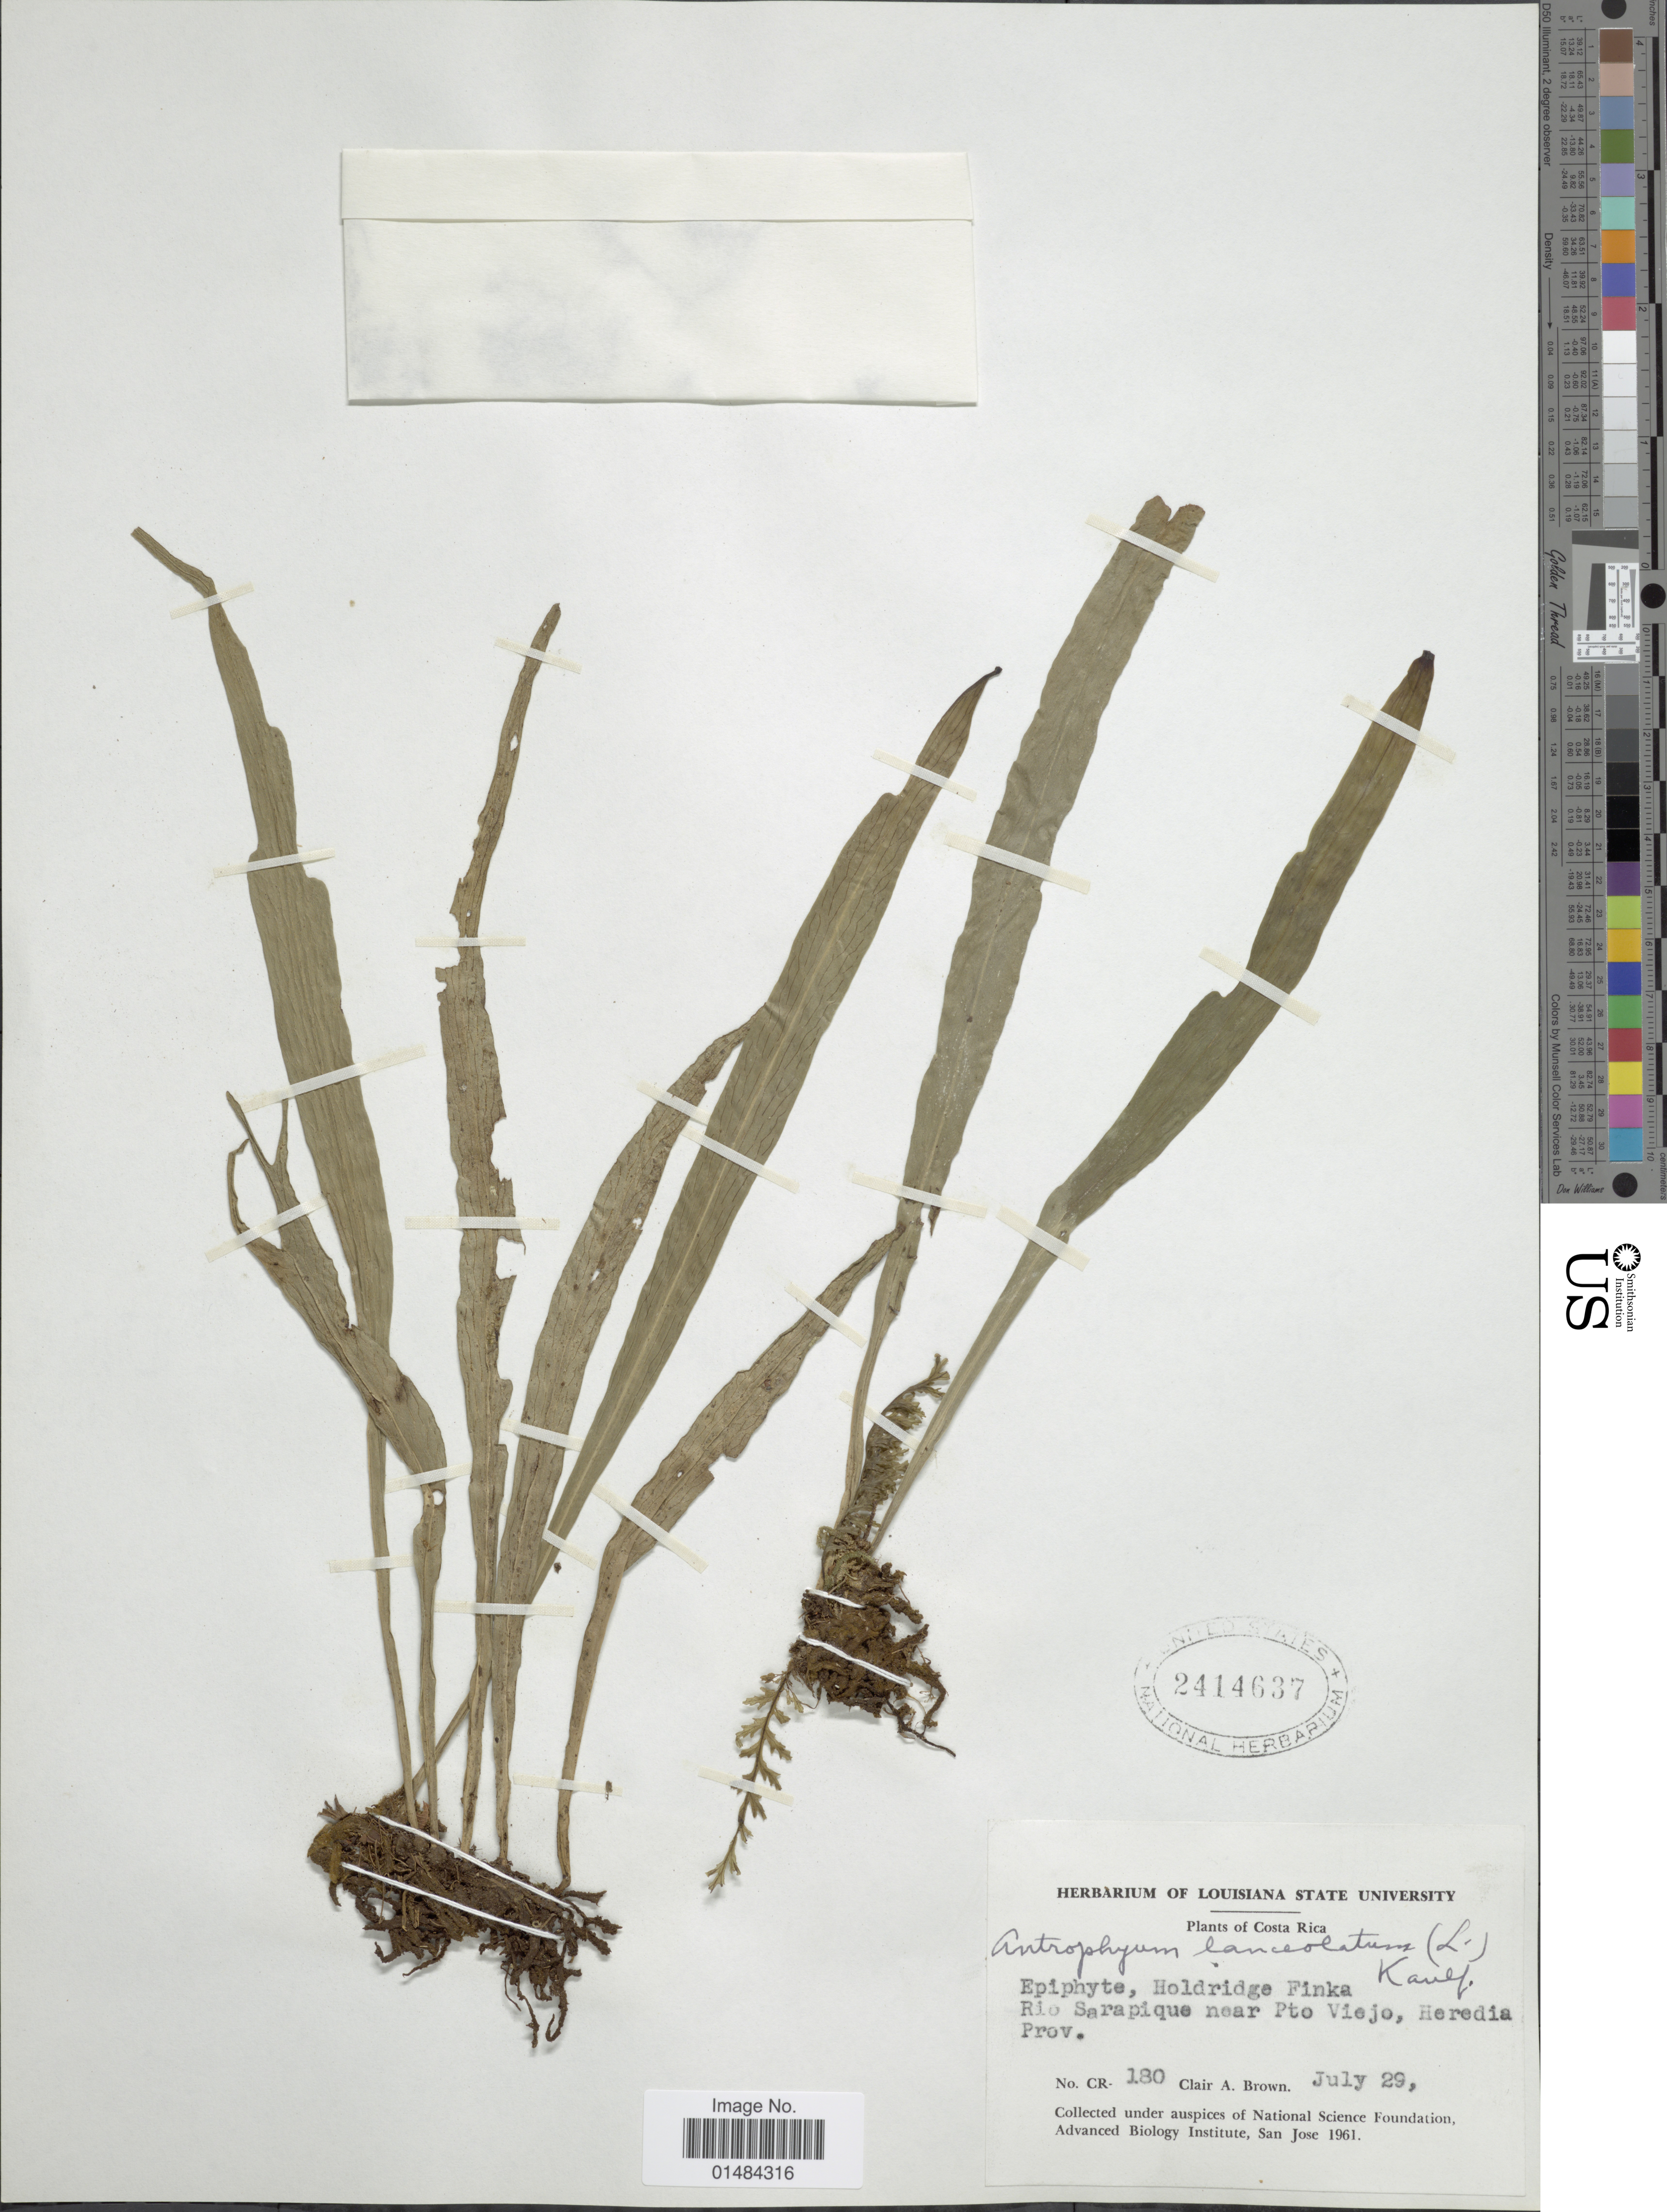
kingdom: Plantae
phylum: Tracheophyta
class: Polypodiopsida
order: Polypodiales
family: Pteridaceae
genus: Polytaenium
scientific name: Polytaenium lanceolatum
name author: (L.) Desv.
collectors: C. A. Brown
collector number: CR-180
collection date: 1961-07-29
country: Costa Rica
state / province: Heredia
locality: Costa Rica, Holdridge Finka. Rio Sarapique near Pto. Viejo.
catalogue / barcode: US 2414637